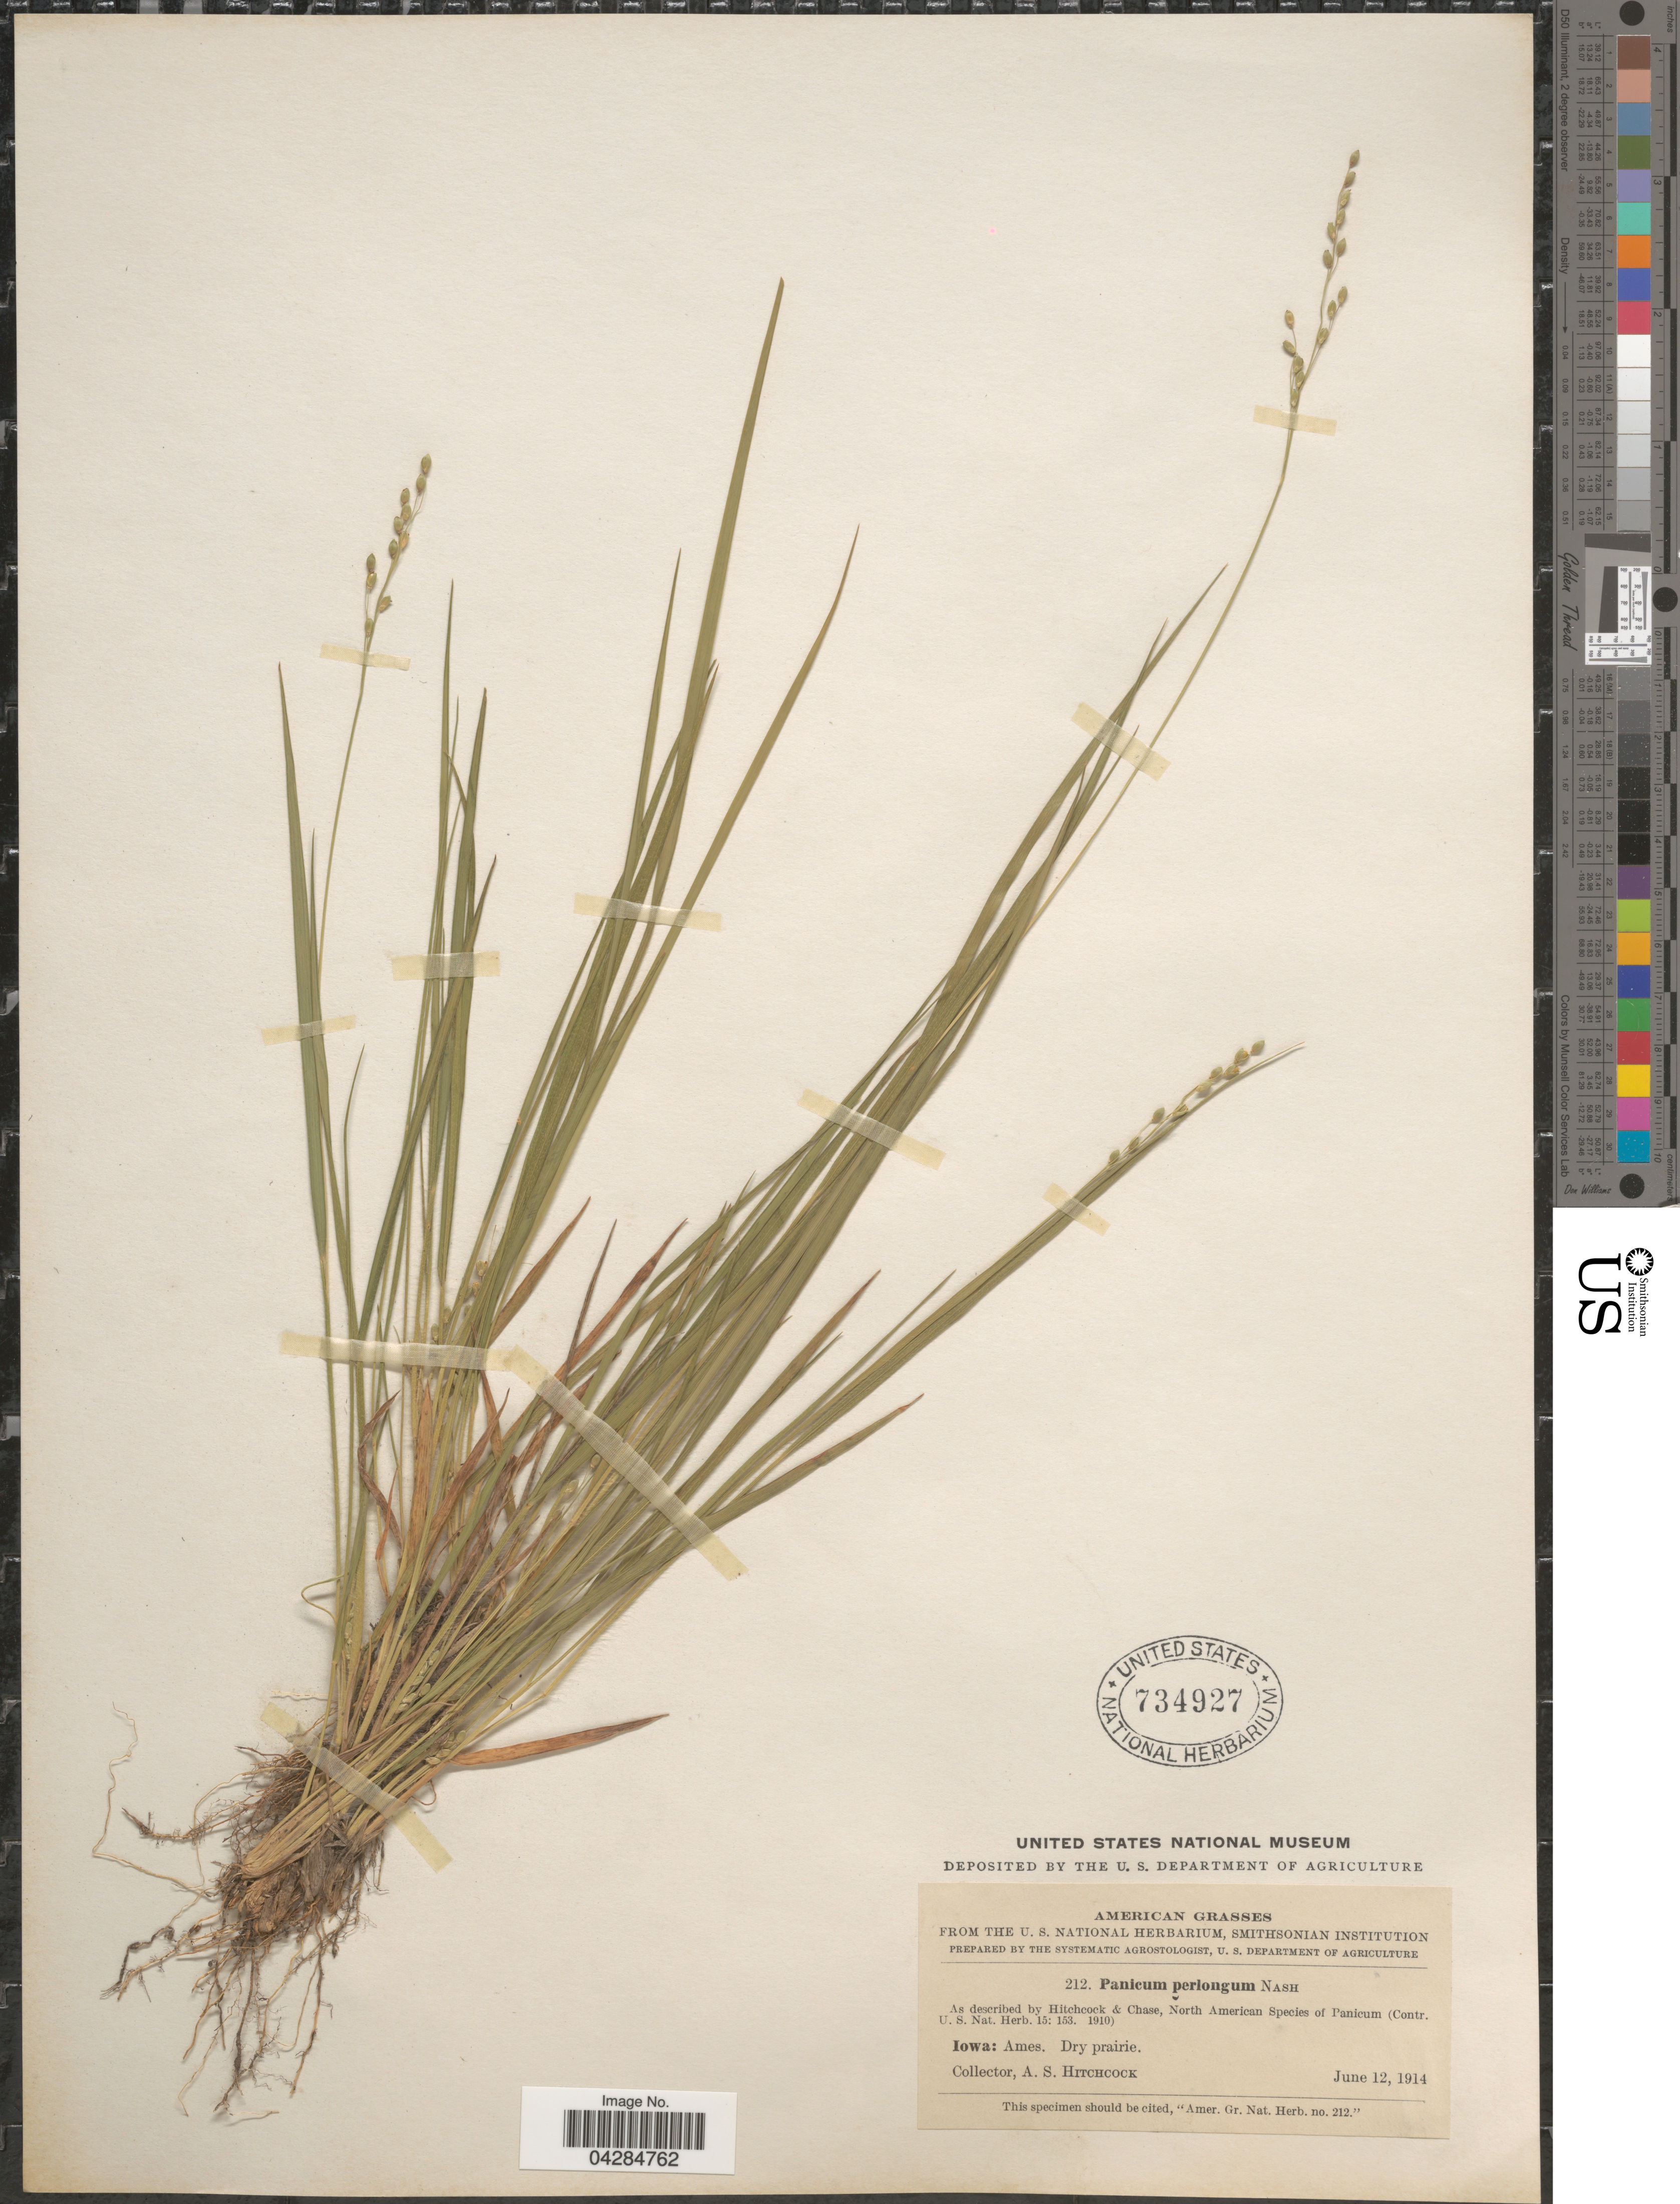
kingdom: Plantae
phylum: Tracheophyta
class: Liliopsida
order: Poales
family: Poaceae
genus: Dichanthelium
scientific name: Dichanthelium perlongum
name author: (Nash) Freckmann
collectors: A. S. Hitchcock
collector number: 212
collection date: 1914-06-12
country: United States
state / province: Iowa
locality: Ames.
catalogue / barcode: US 734927